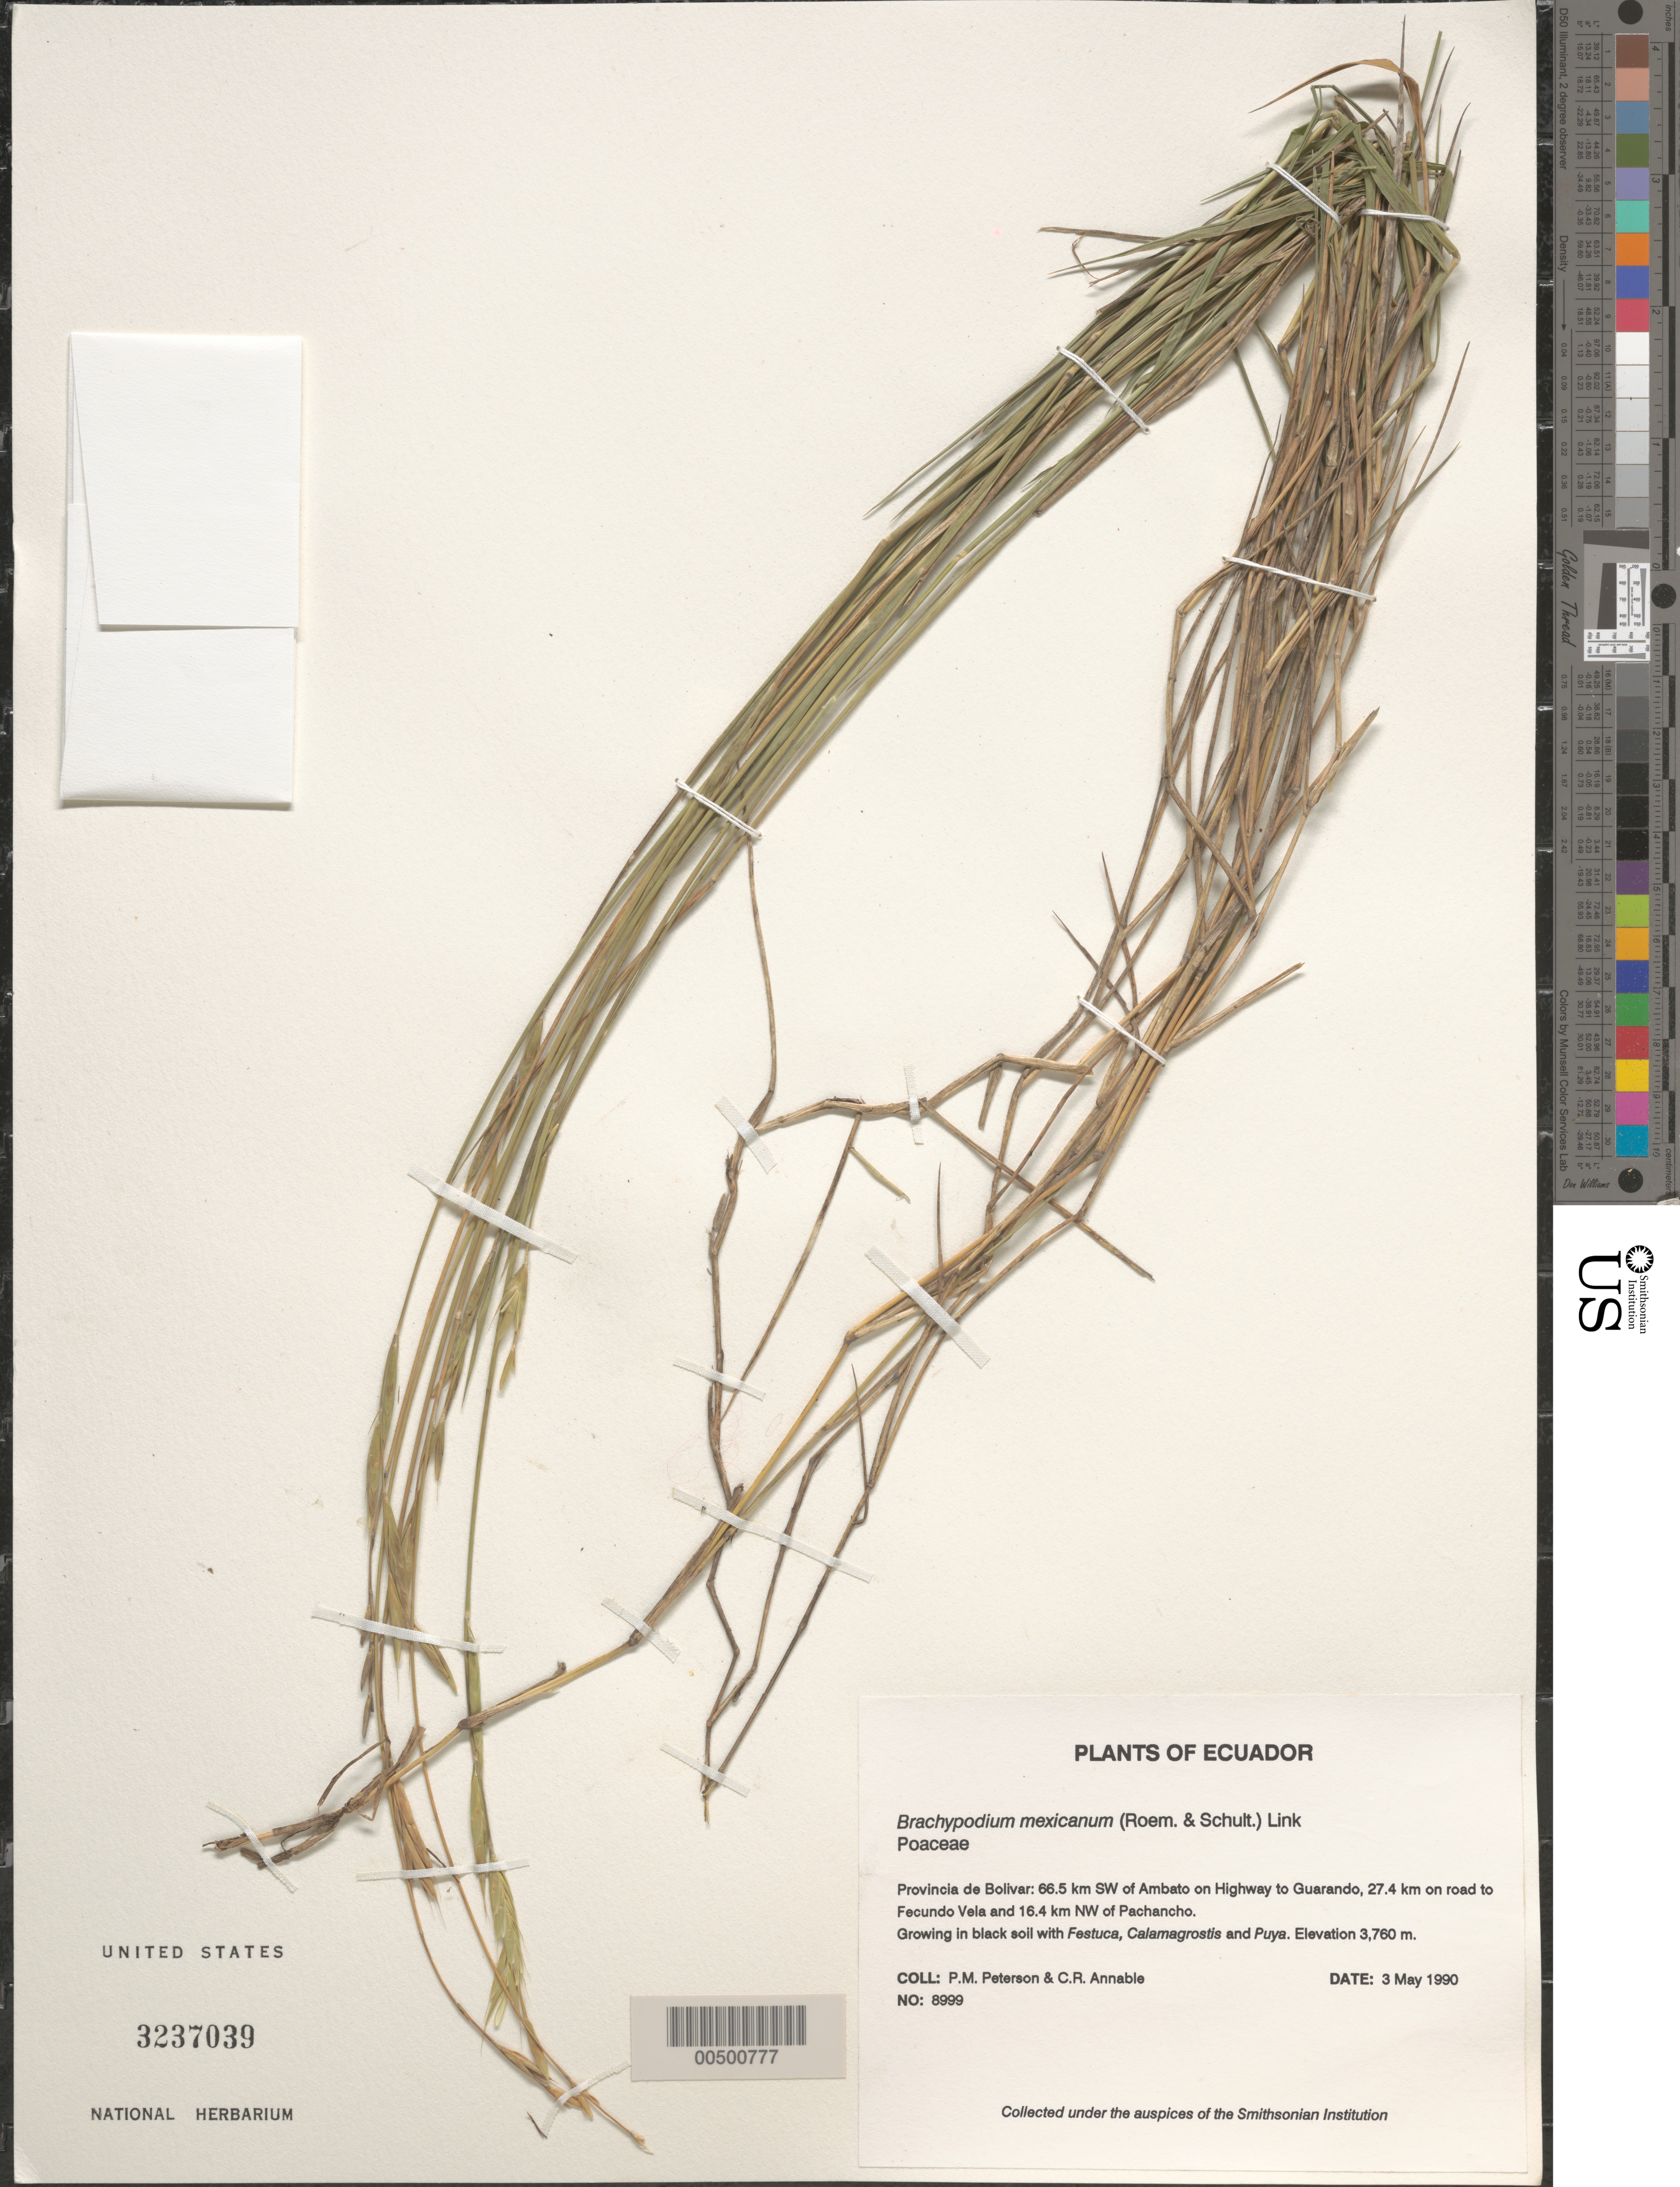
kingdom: Plantae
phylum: Tracheophyta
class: Liliopsida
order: Poales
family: Poaceae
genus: Brachypodium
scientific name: Brachypodium mexicanum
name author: (Roem. & Schult.) Link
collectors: P. M. Peterson & C. R. Annable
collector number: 08999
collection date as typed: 03 May 1990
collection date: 1990-05-03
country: Ecuador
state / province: Bolívar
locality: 66.5 km SW of Ambato on Highway to Guarando, 27.4 km on road to Fecundo Vela and 16.4 km NW of Pachancho.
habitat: Growing in black soil with Festuca, Calamagrostis and Puya.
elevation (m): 3760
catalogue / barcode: US 3237039